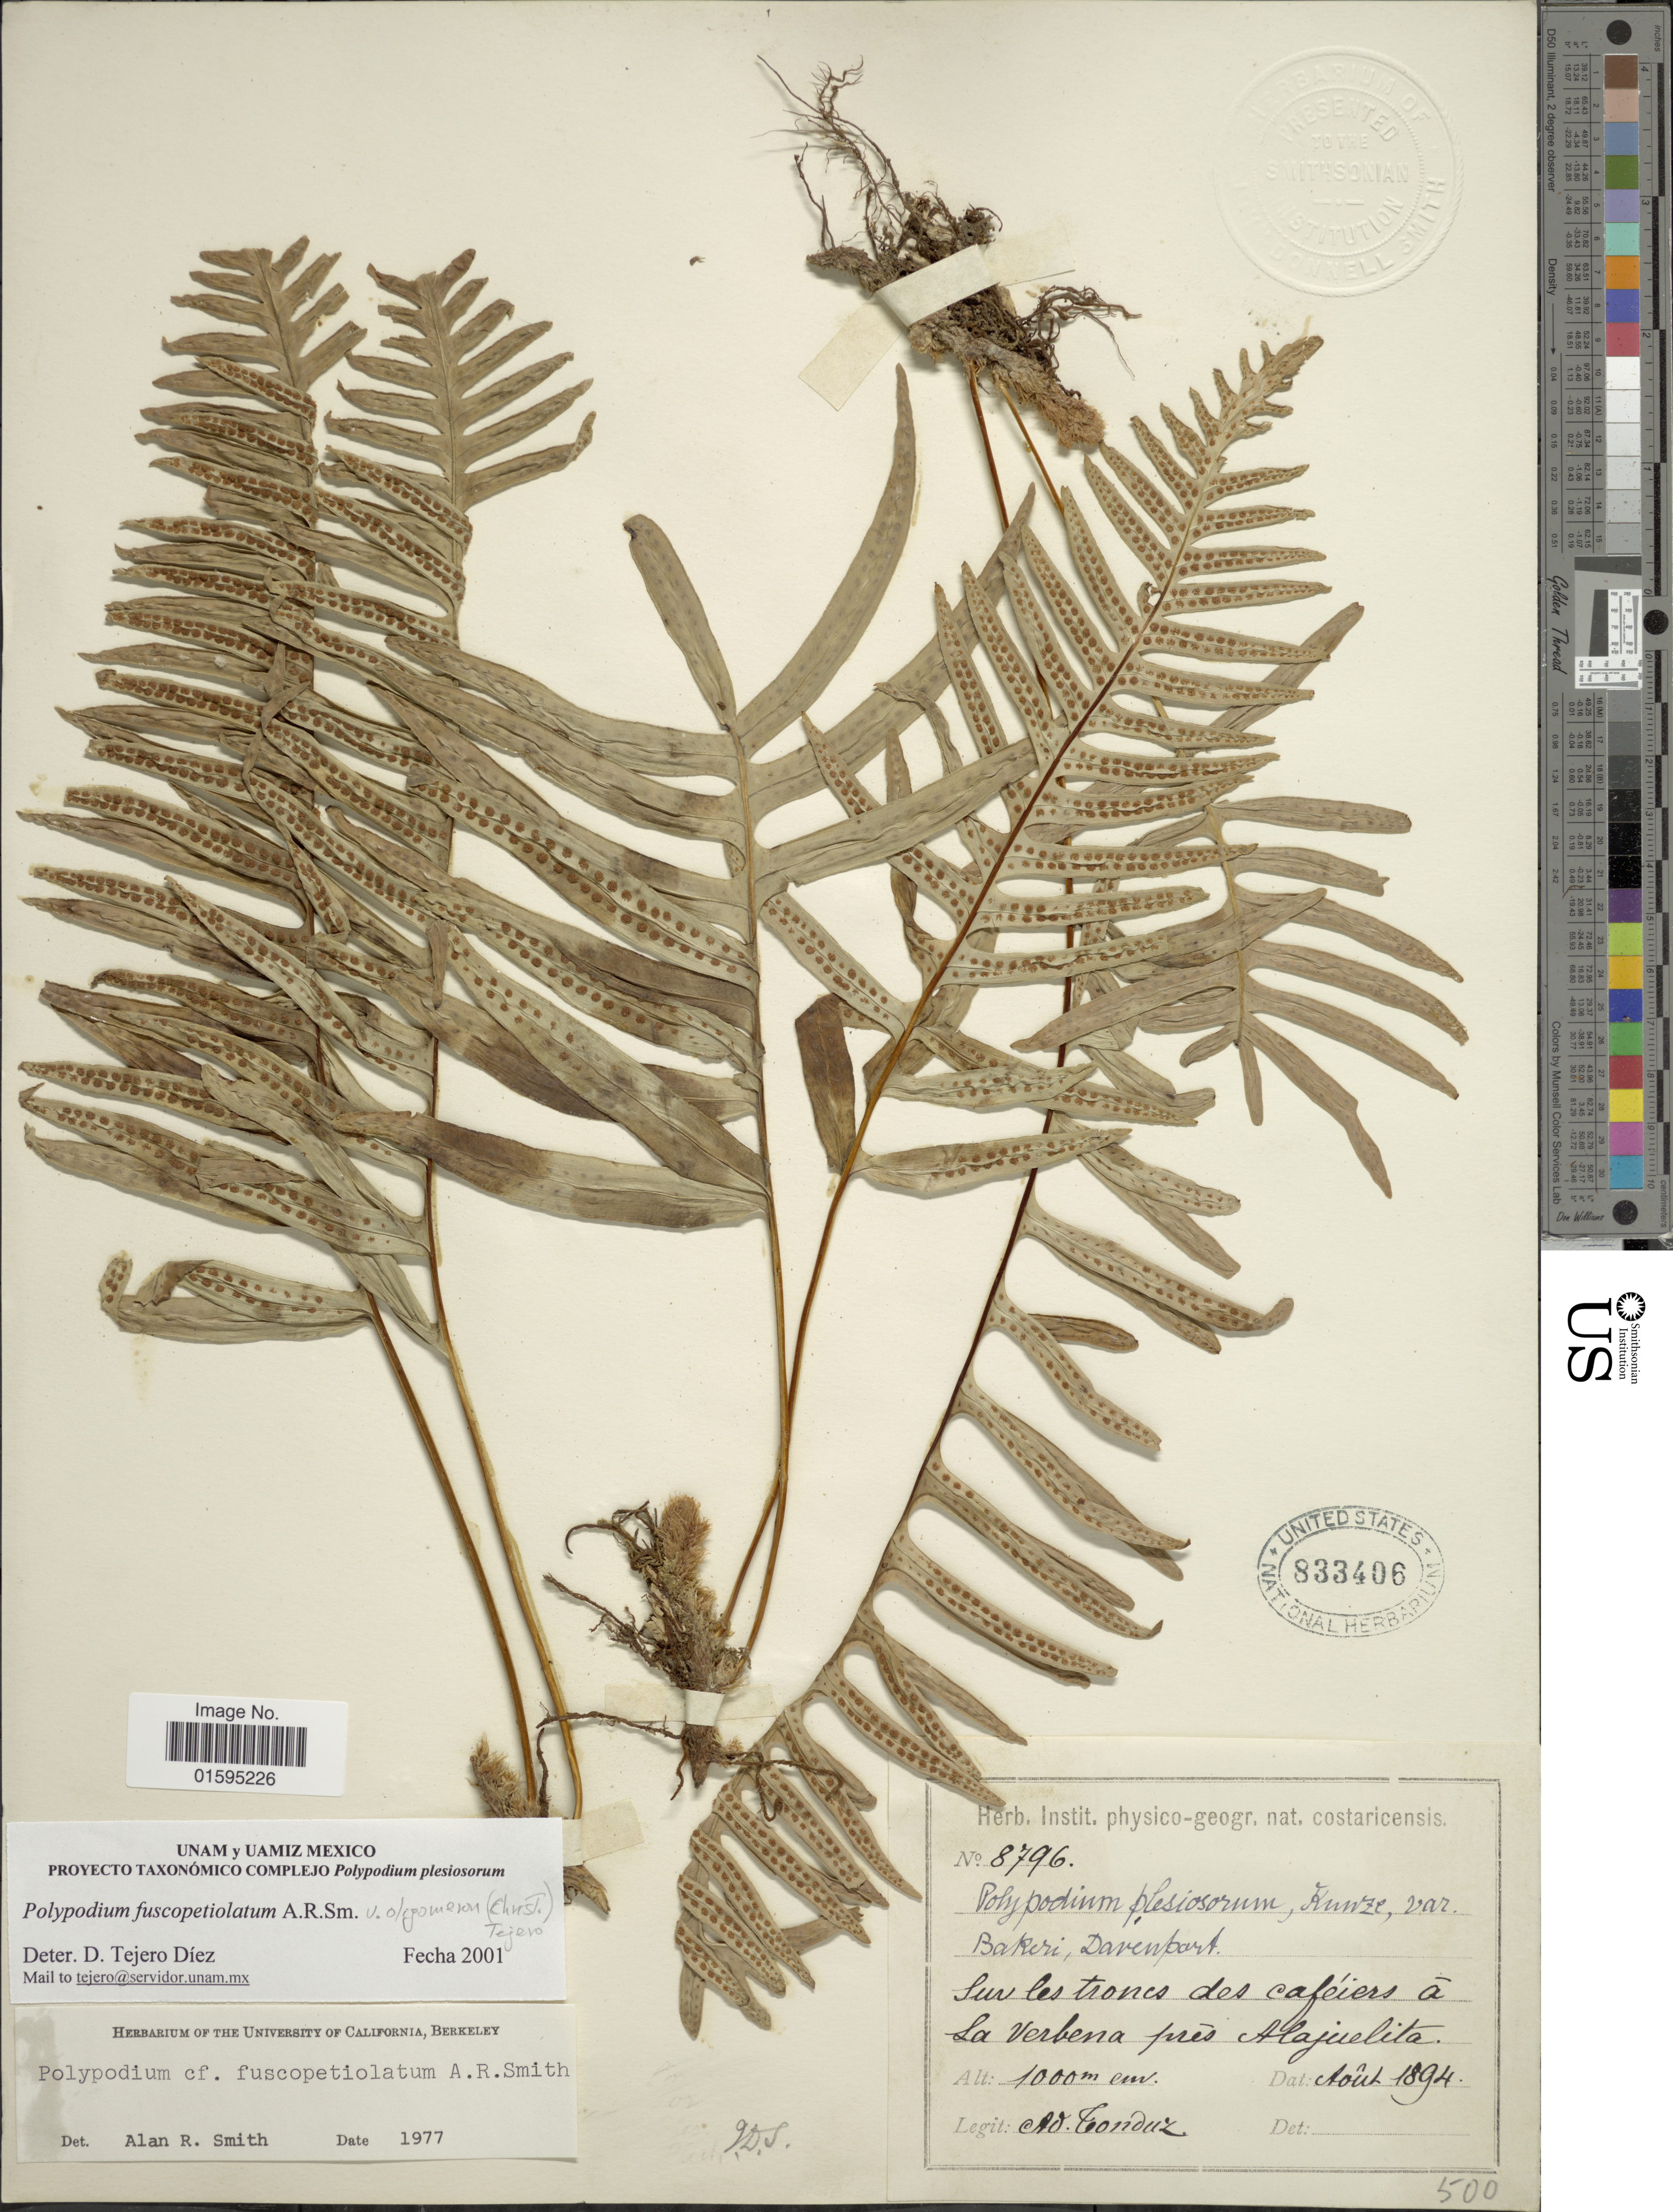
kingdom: Plantae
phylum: Tracheophyta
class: Polypodiopsida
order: Polypodiales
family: Polypodiaceae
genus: Polypodium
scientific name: Polypodium fuscopetiolatum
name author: A.R. Sm.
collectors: A. Tonduz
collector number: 8796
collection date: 1894-08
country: Costa Rica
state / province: Alajuela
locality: Sur les troncs des cafeiers á La Verbena pres Alajuelita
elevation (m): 1000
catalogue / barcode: US 833406